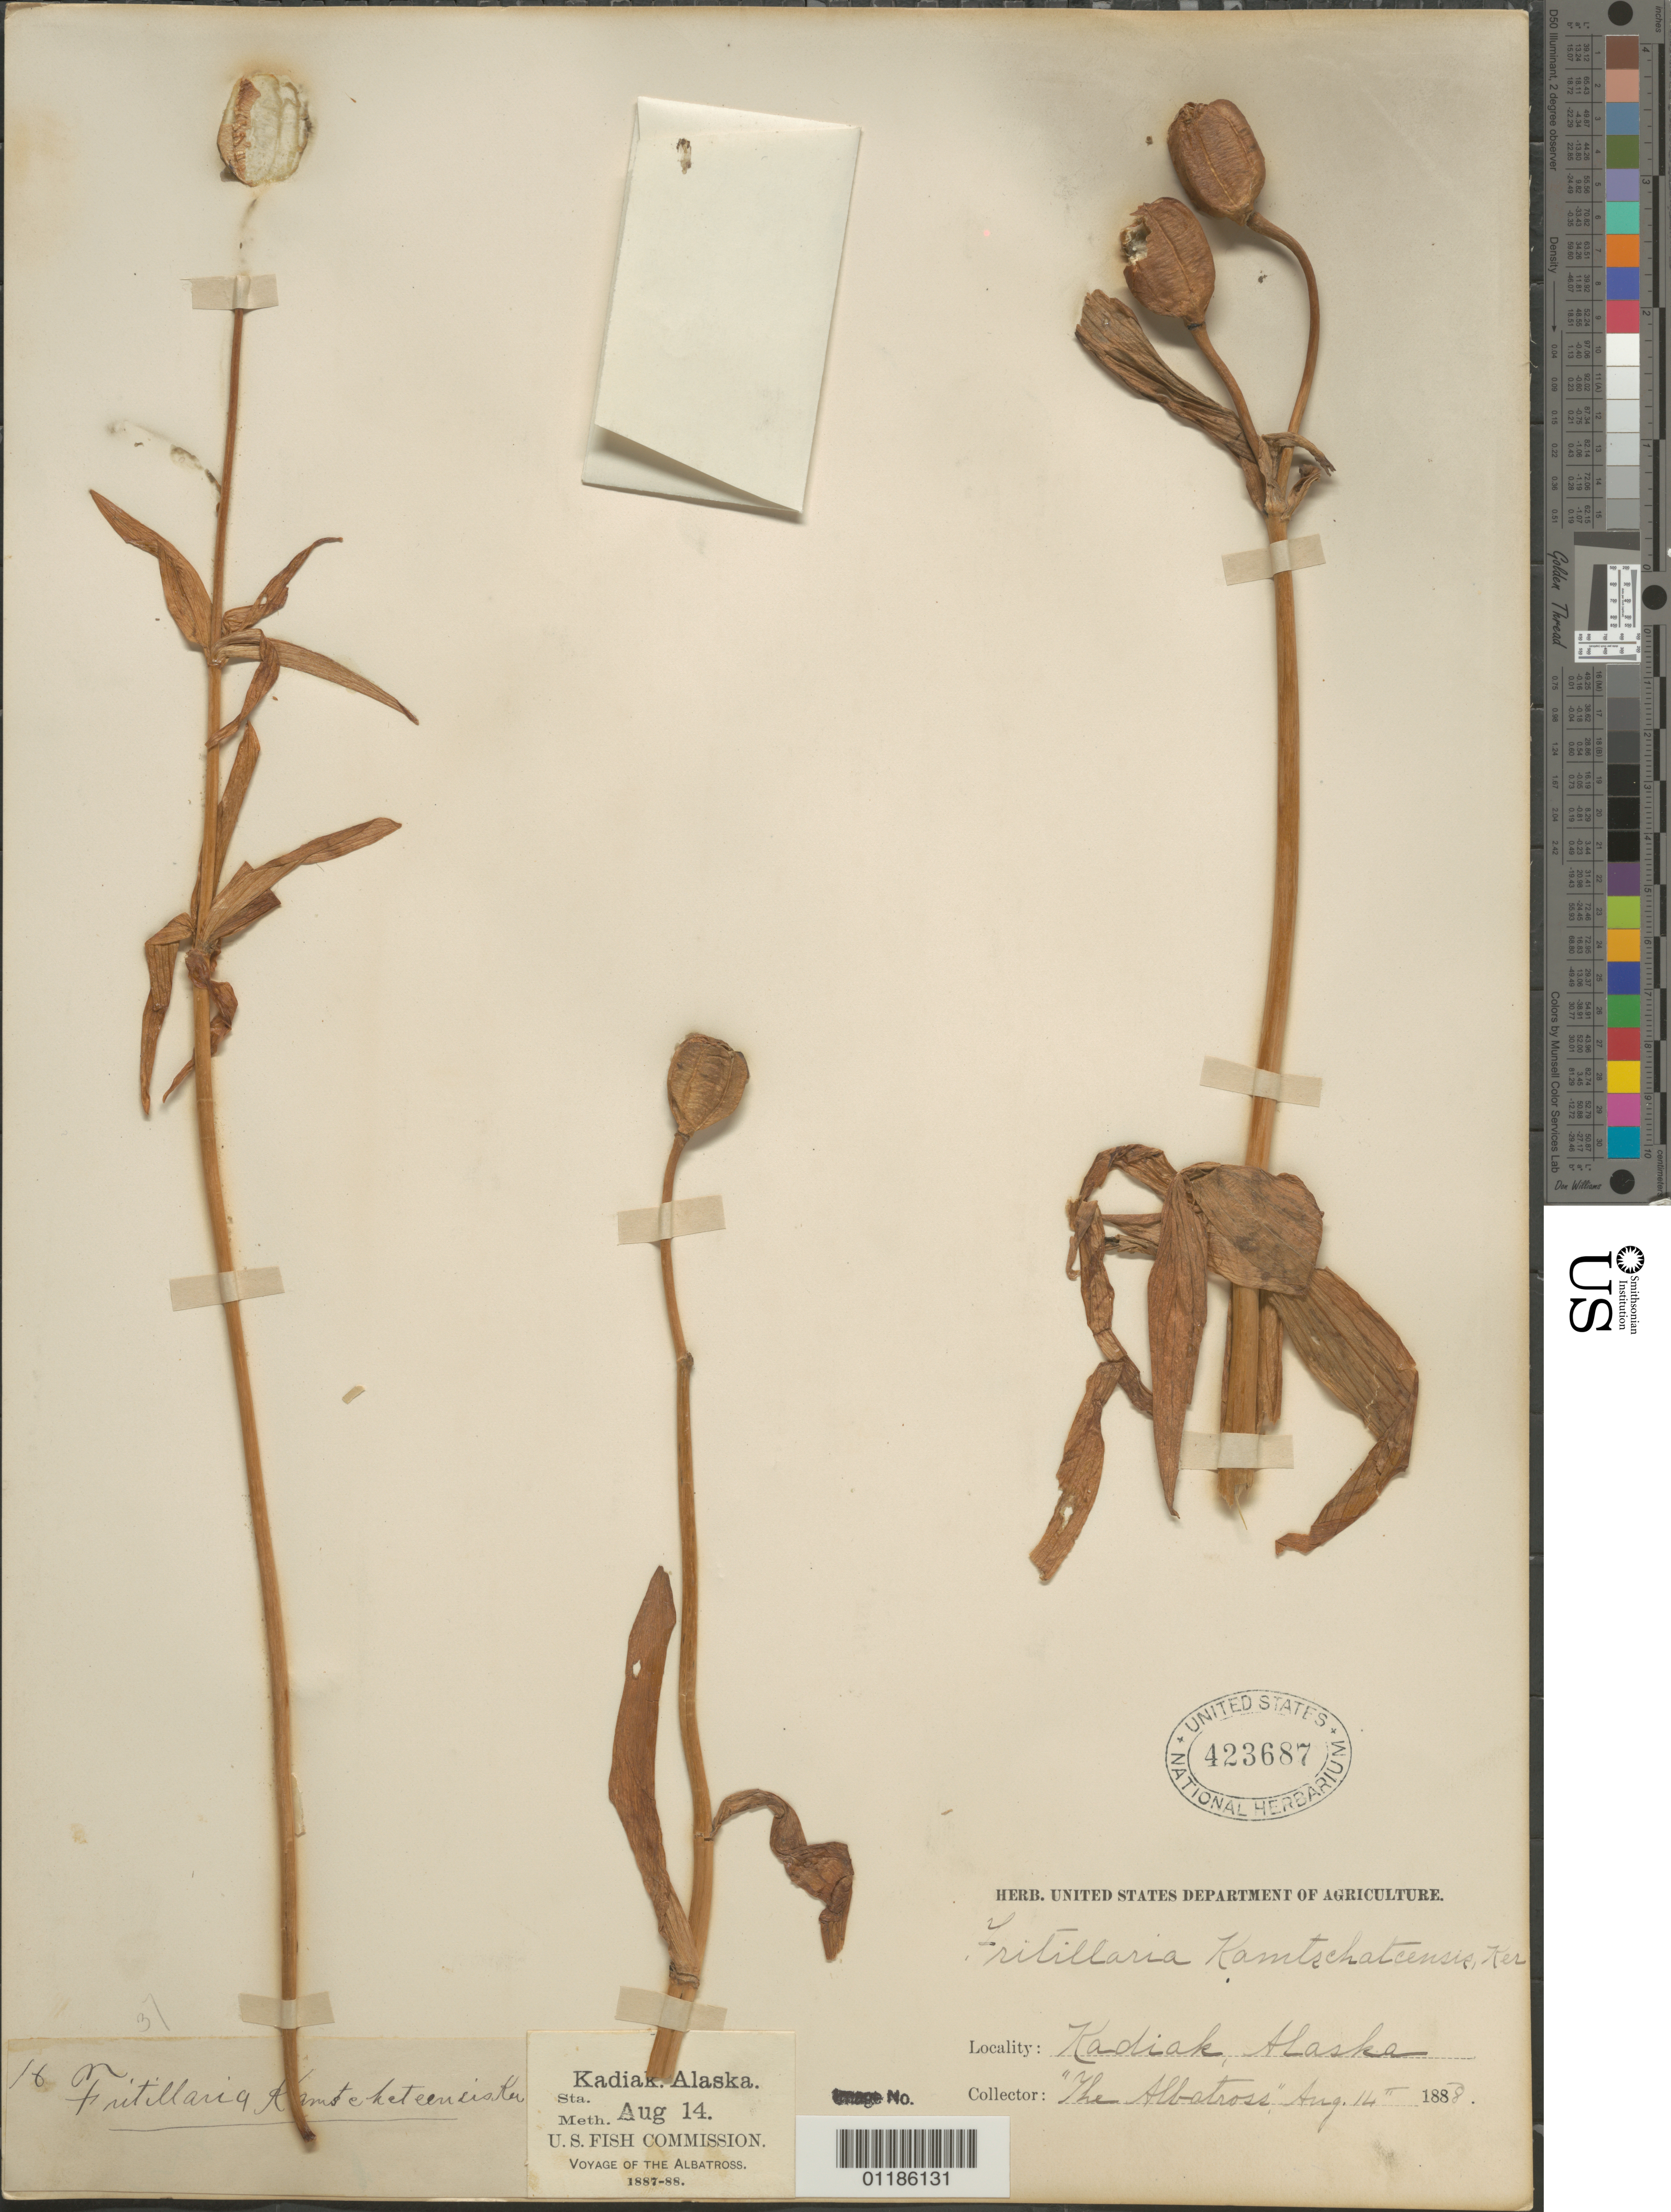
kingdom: Plantae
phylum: Tracheophyta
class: Liliopsida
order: Liliales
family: Liliaceae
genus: Fritillaria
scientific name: Fritillaria kamtschatcensis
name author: Torr.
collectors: "The Albatross"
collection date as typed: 14 Aug 1888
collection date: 1888-08-14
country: United States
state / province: Alaska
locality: Kadiak.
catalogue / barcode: US 423687